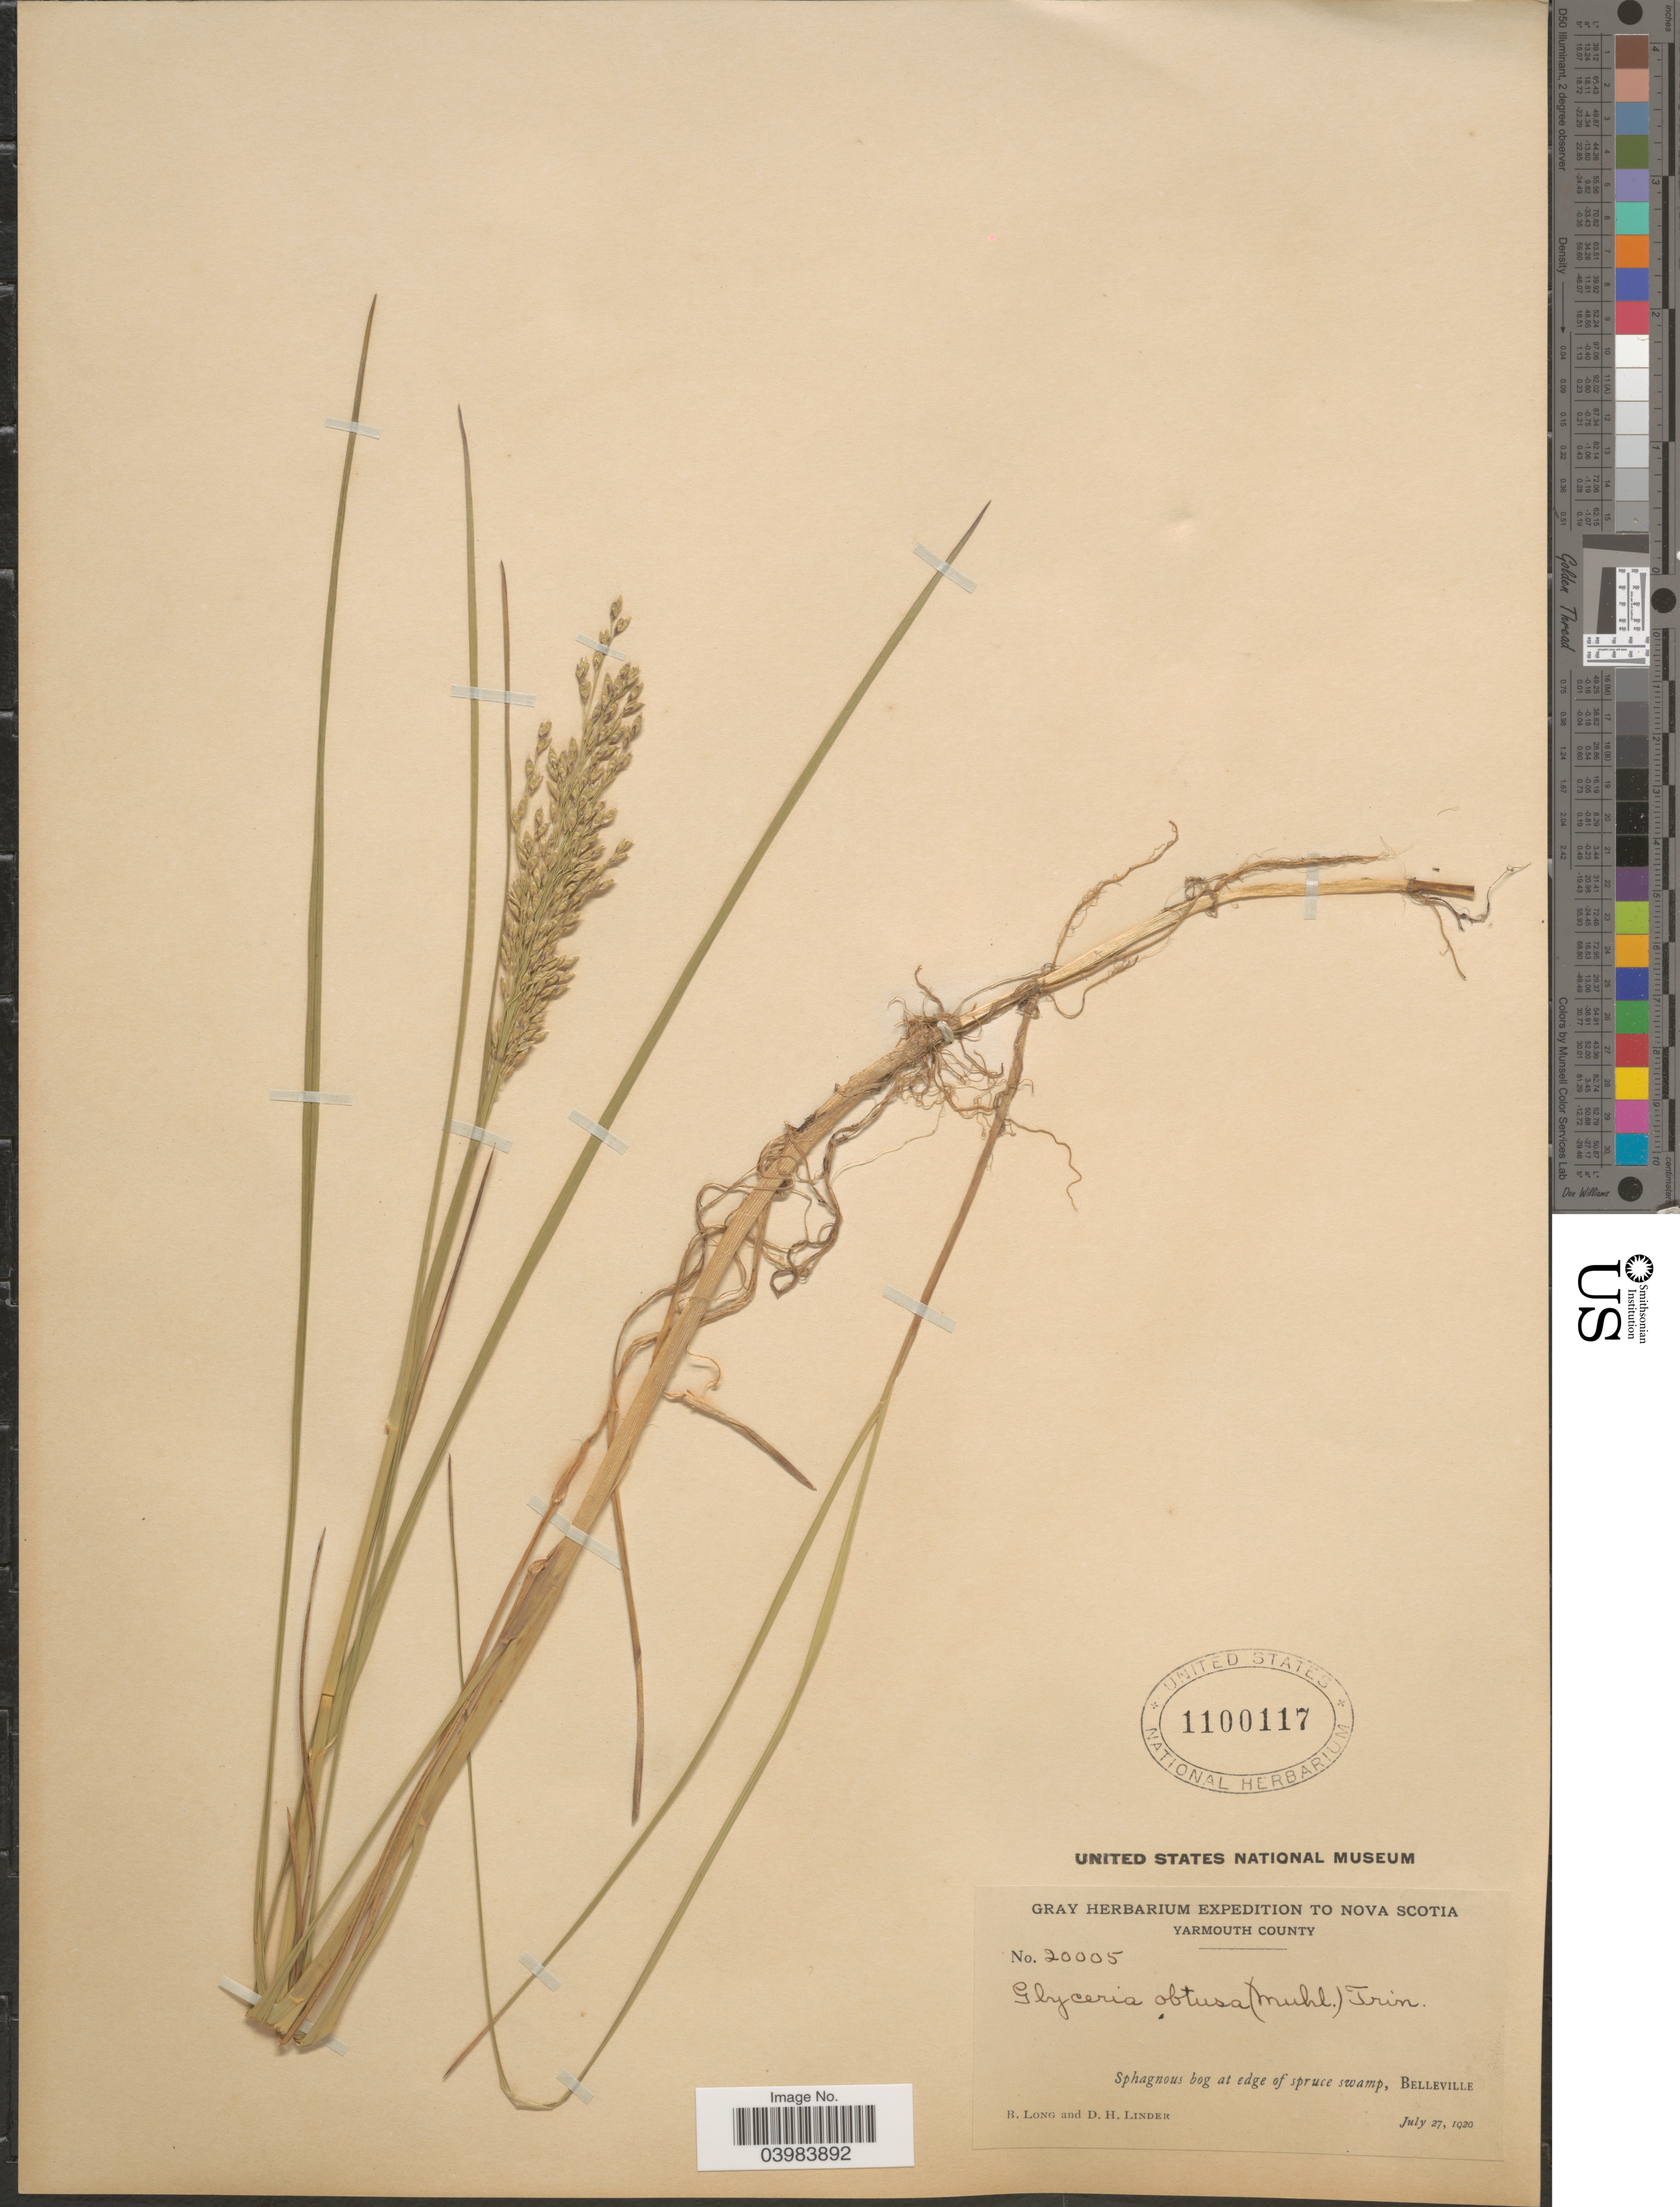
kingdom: Plantae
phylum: Tracheophyta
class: Liliopsida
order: Poales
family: Poaceae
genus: Glyceria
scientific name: Glyceria obtusa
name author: (Muhl.) Trin.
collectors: B. Long & D. Linder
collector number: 20005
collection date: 1920-07-27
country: Canada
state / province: Nova Scotia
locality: Yarmouth County. Sphagnous bog at edge of spruce swamp, Belleville.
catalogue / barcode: US 1100117